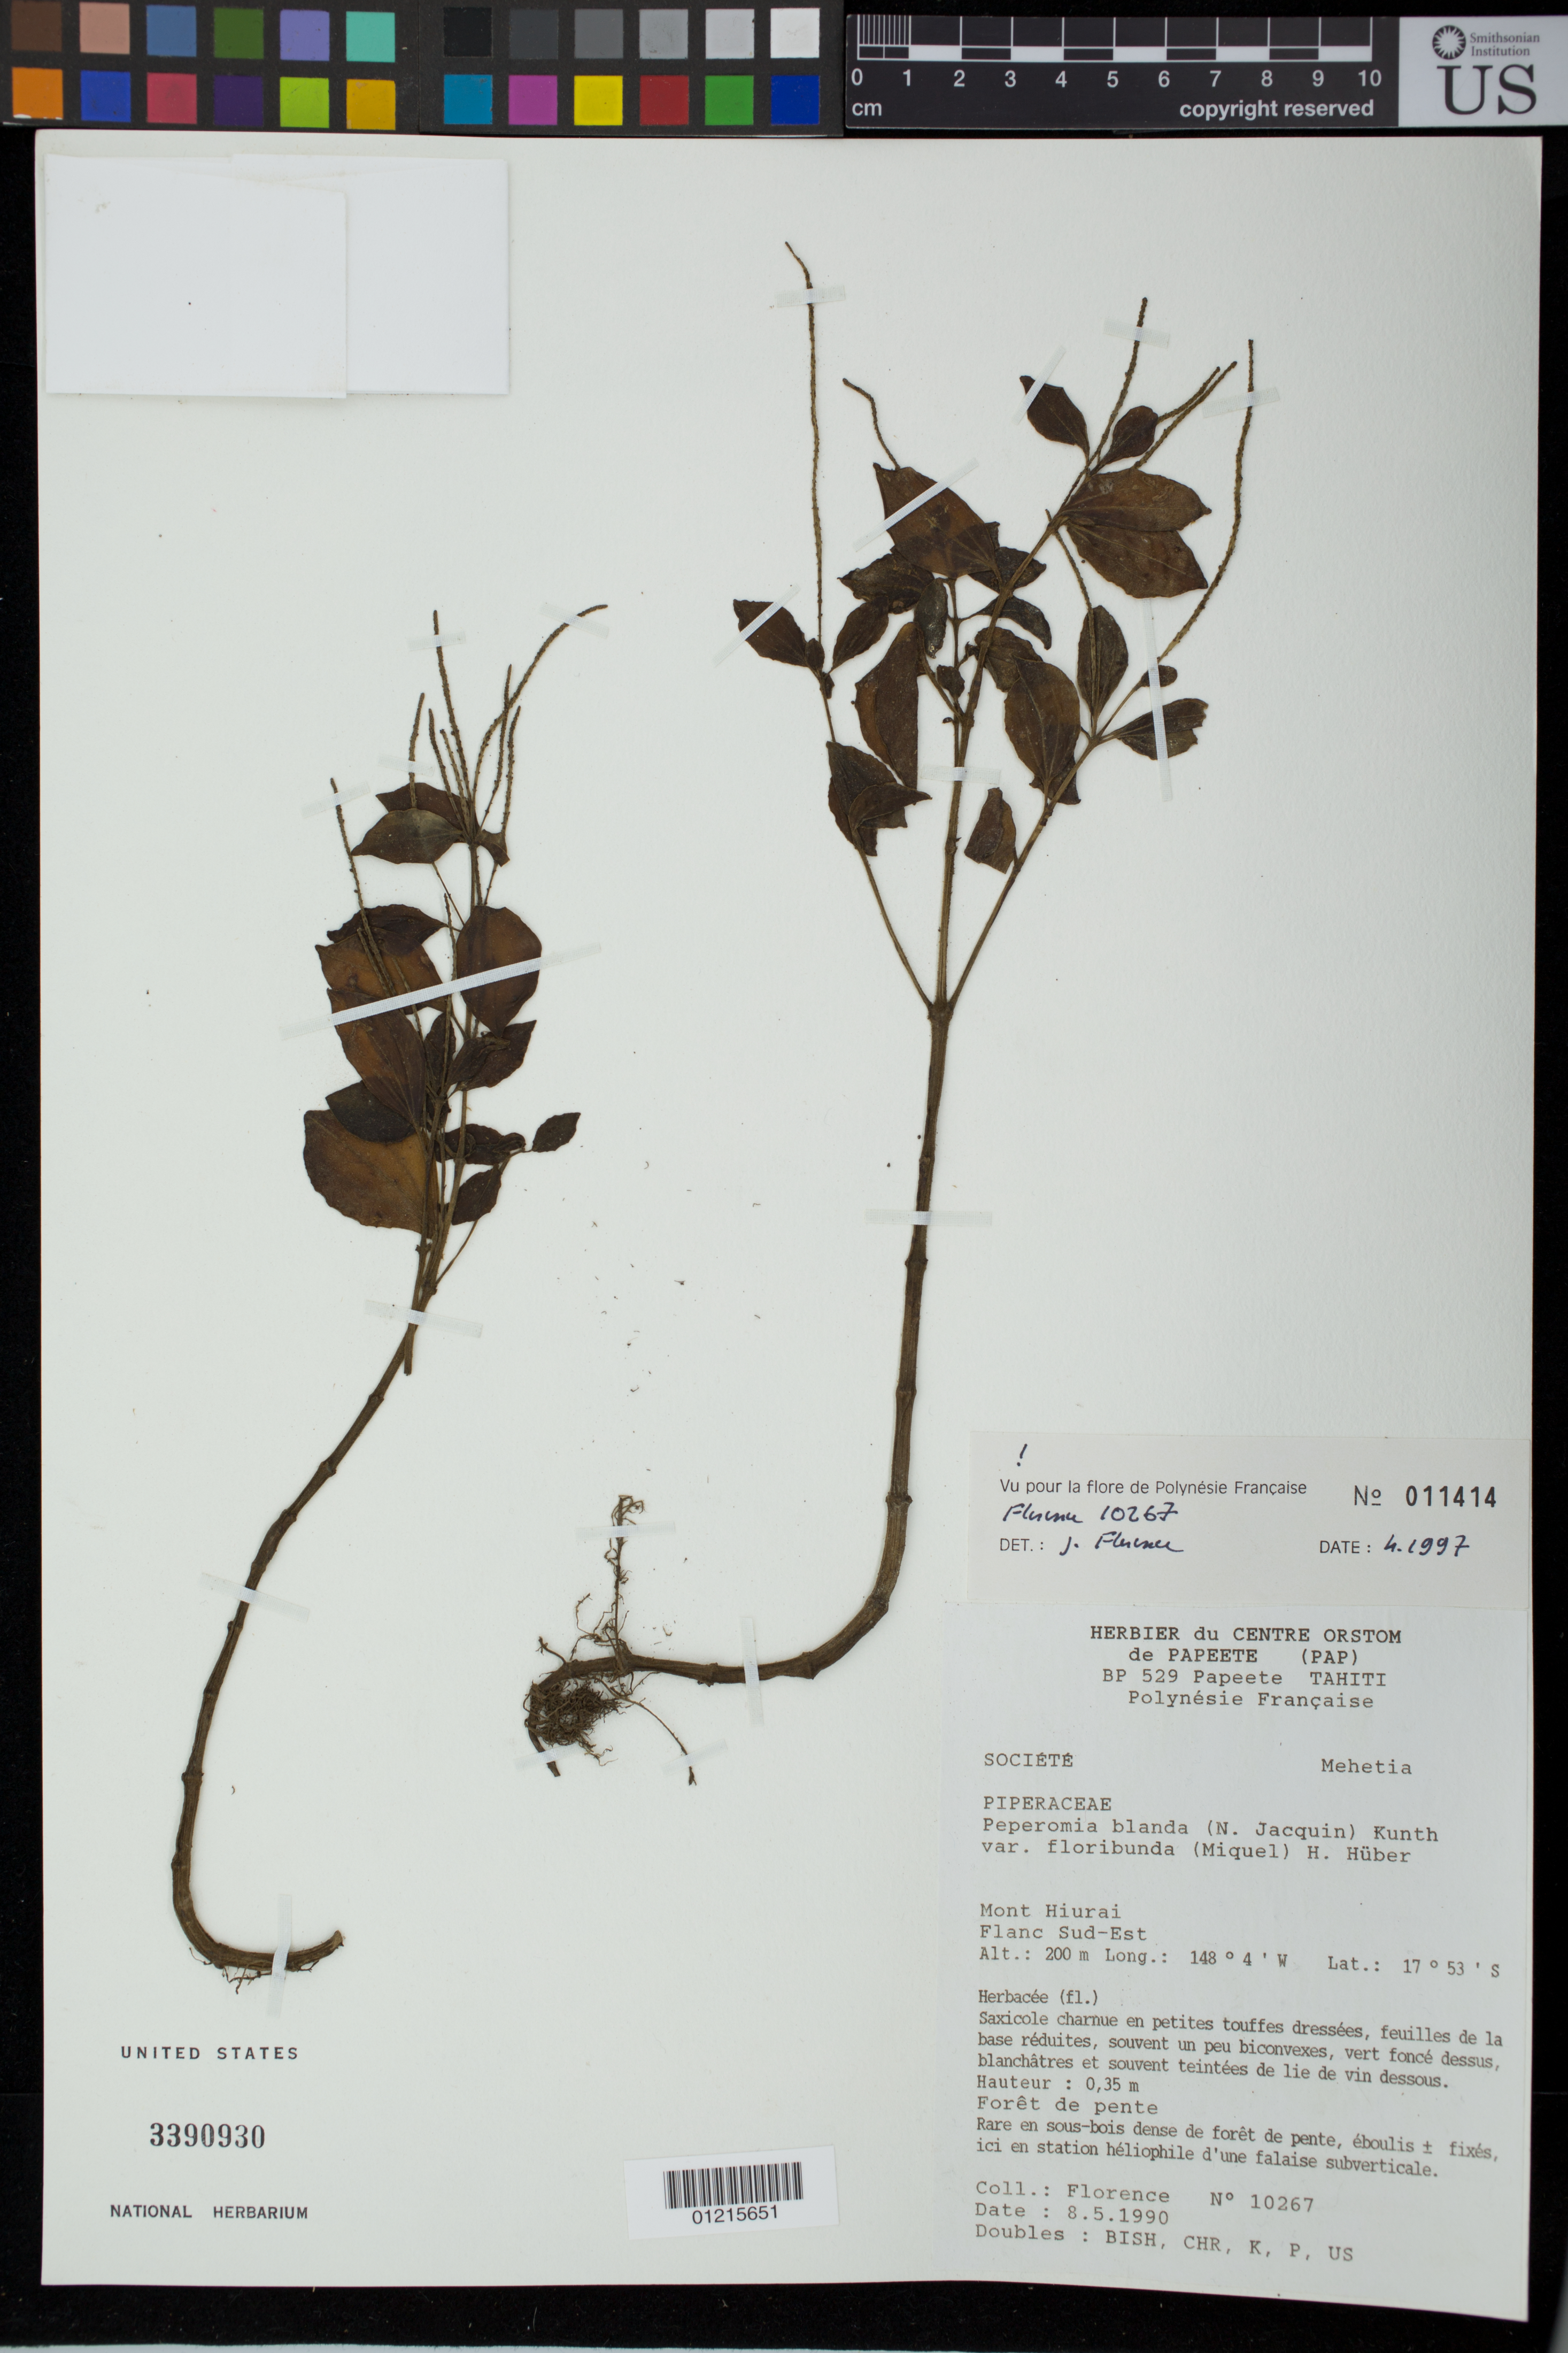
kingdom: Plantae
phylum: Tracheophyta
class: Magnoliopsida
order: Piperales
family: Piperaceae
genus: Peperomia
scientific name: Peperomia leptostachya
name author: Hook. & Arn.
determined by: Wagner, W. L., (BOT), Smithsonian Institution - National Museum of Natural History (UNITED STATES)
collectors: J. Florence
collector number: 10267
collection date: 1990-05-08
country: French Polynesia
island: Mehetia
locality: Mont Hiurai Flanc Sud-Est.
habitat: en sous-bois dense de forèt de pente, station heliophile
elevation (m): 200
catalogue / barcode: US 3390930